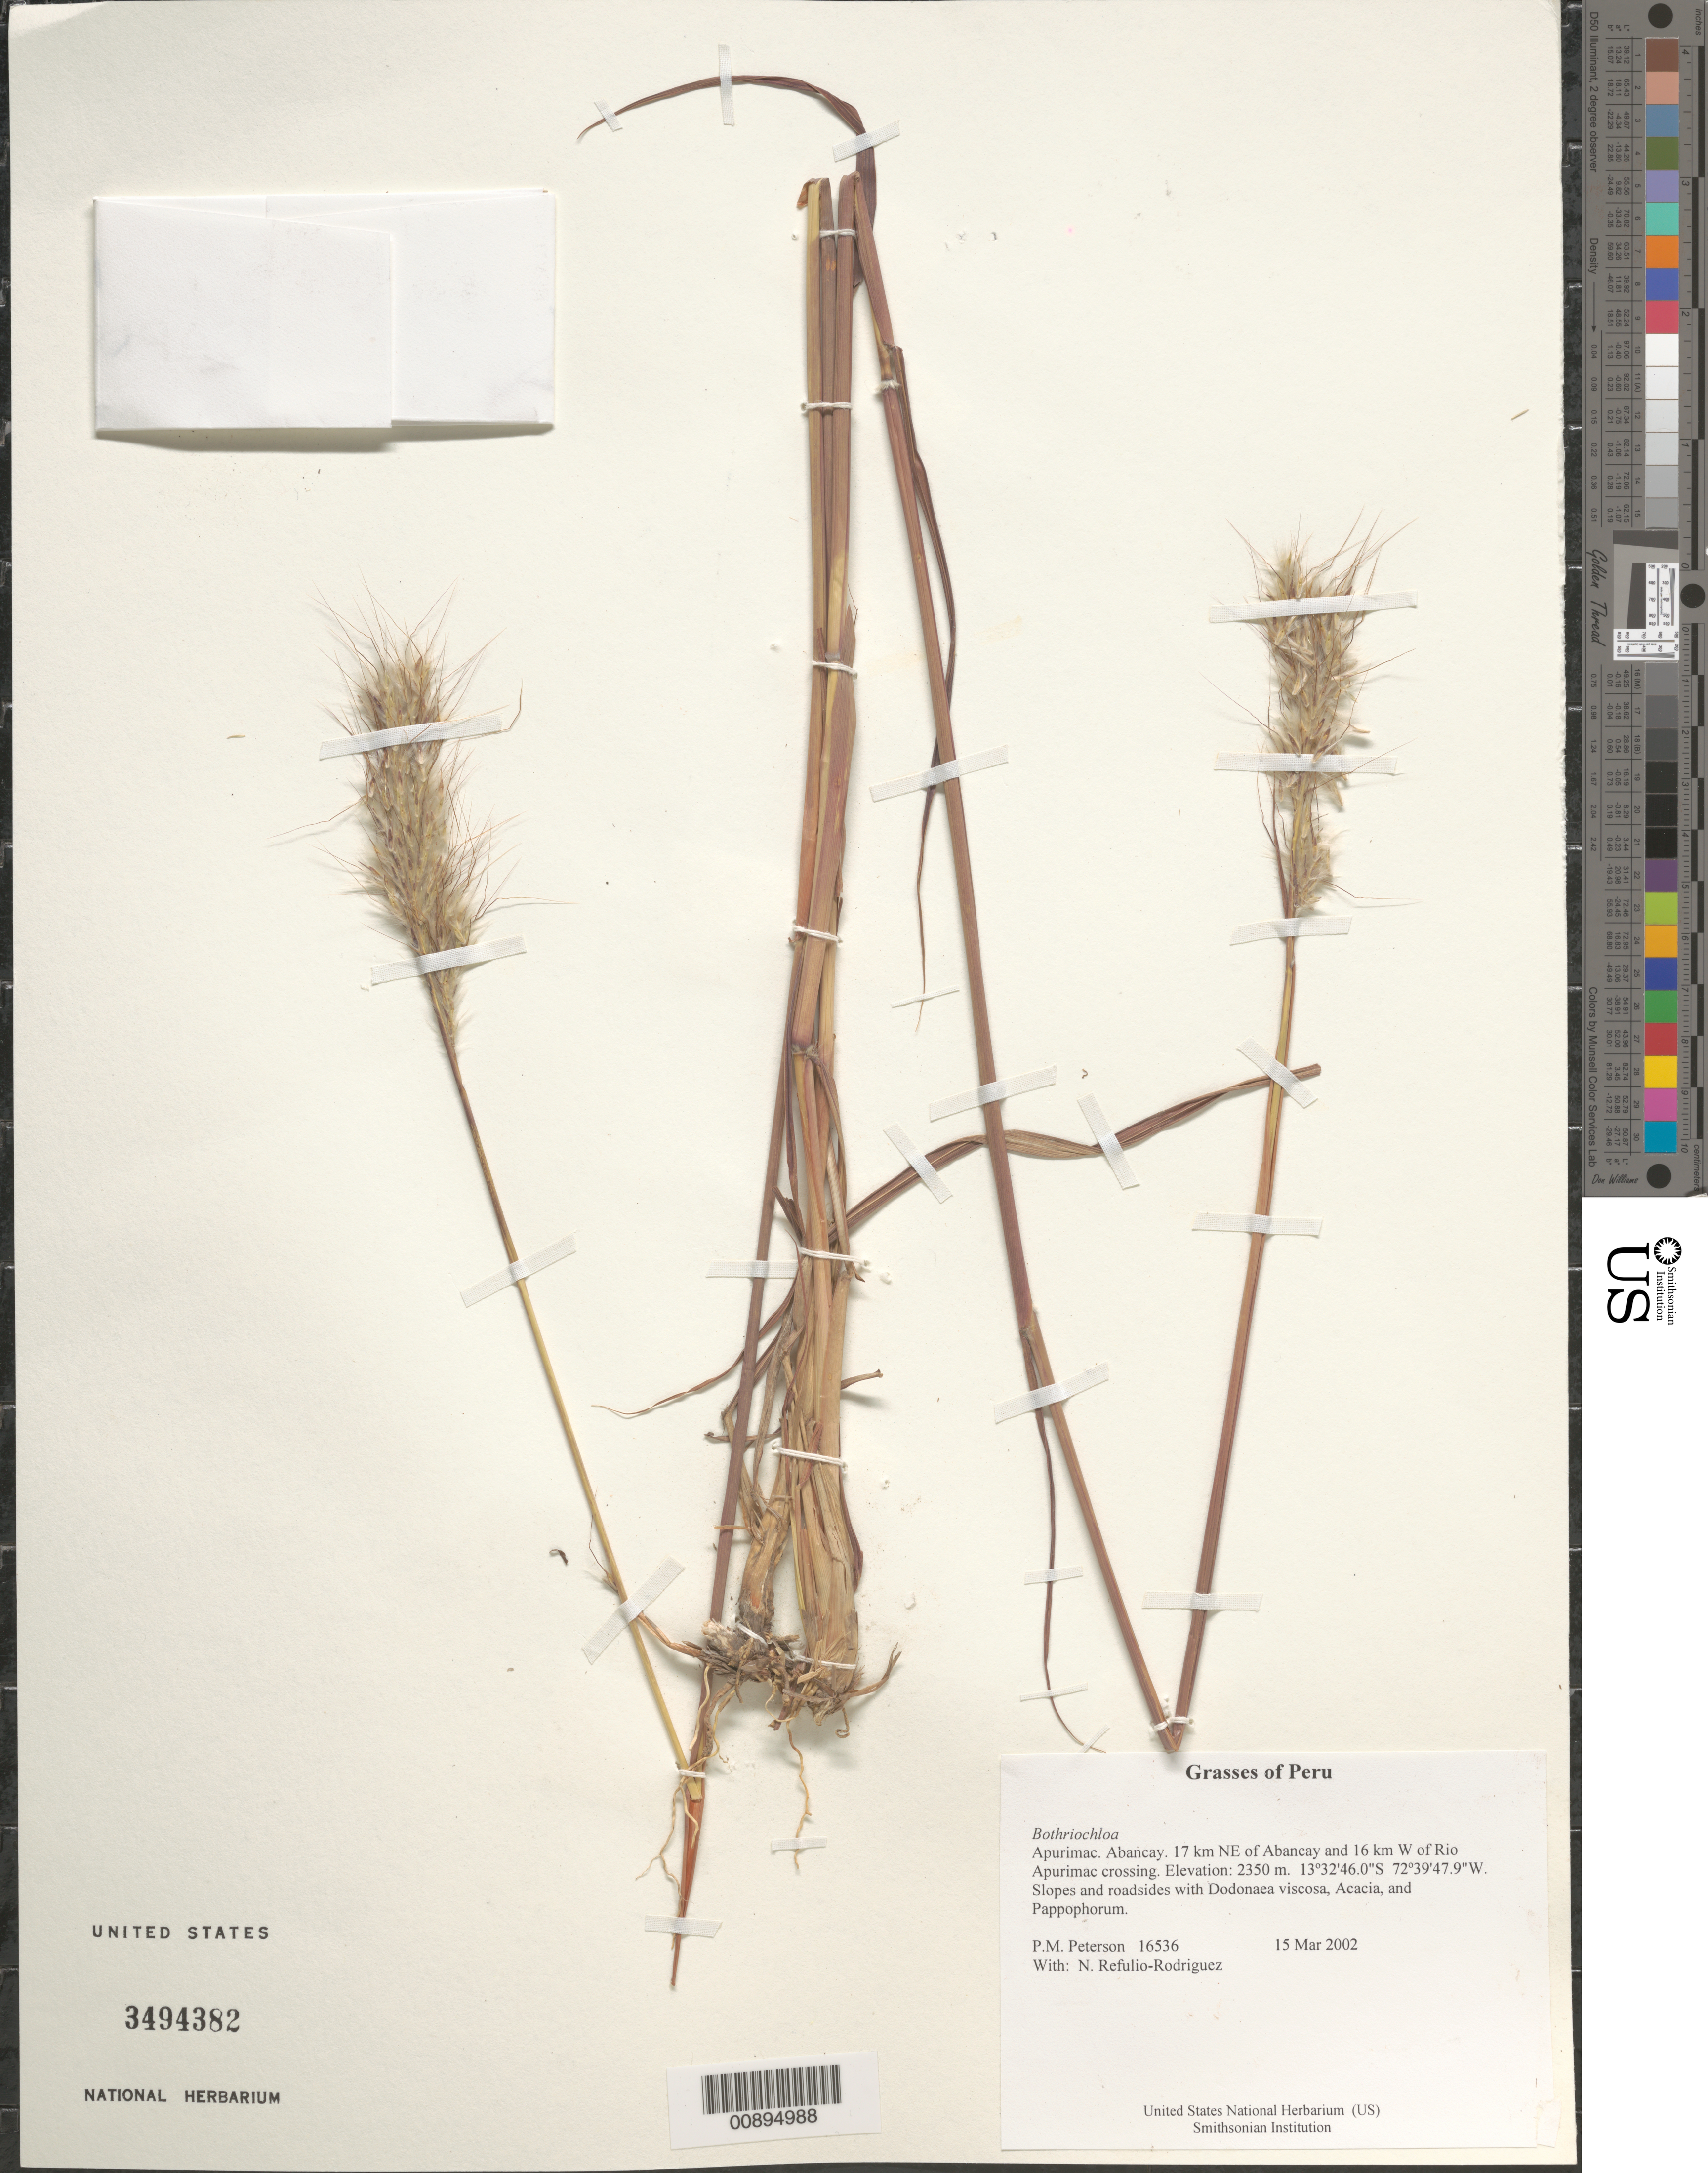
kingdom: Plantae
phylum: Tracheophyta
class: Liliopsida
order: Poales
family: Poaceae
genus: Bothriochloa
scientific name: Bothriochloa sp.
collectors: P. M. Peterson & N. Refulio-Rodríguez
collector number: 16536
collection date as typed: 15 Mar 2002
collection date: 2002-03-15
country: Peru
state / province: Apurímac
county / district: Abancay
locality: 17 km NE of Abancay and 16 km W of Rio Apurimac crossing.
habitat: Slopes and roadsides with ~Dodonaea viscosa, Acacia, and Pappophorum~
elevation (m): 2350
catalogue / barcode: US 3494382